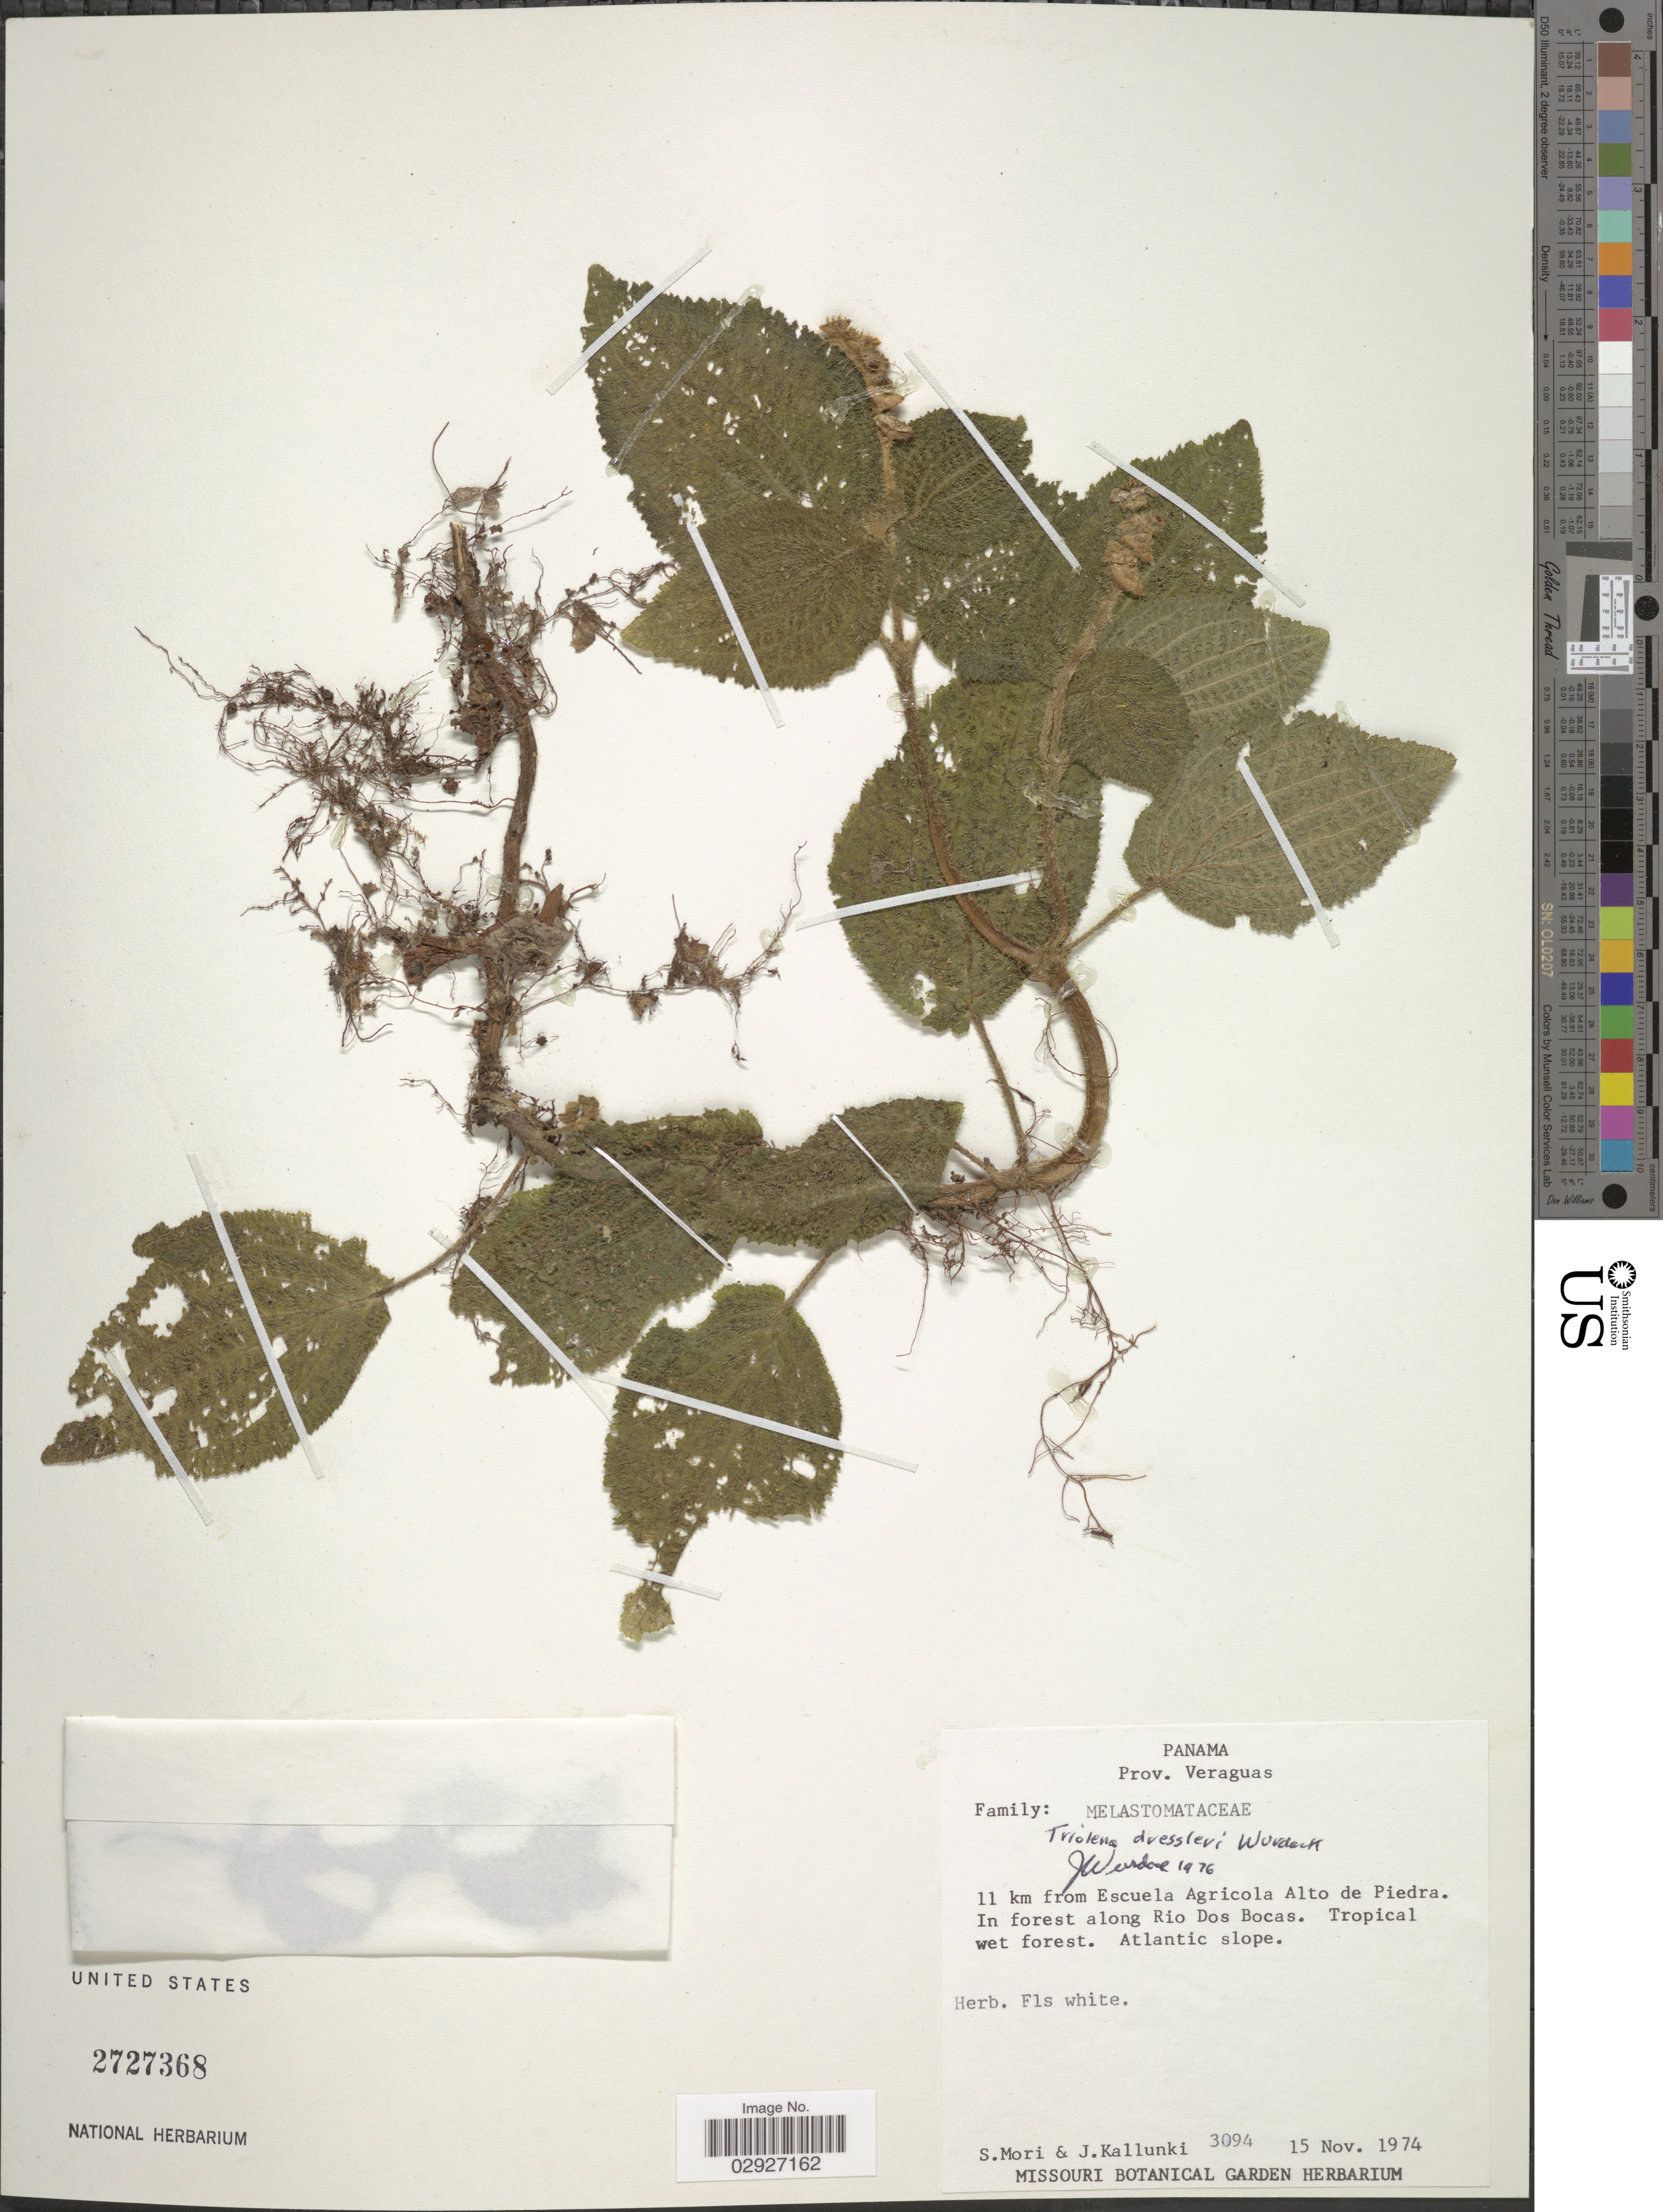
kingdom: Plantae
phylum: Tracheophyta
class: Magnoliopsida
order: Myrtales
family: Melastomataceae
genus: Triolena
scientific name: Triolena dressleri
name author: Wurdack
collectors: S. Mori & J. Kallunki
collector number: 3094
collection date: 1974-11-15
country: Panama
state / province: Veraguas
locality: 11 km from Escuela Agricola Alto de Piedra, in forest along Rio Dos Bocas, Atlantic slope.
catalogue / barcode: US 2727368